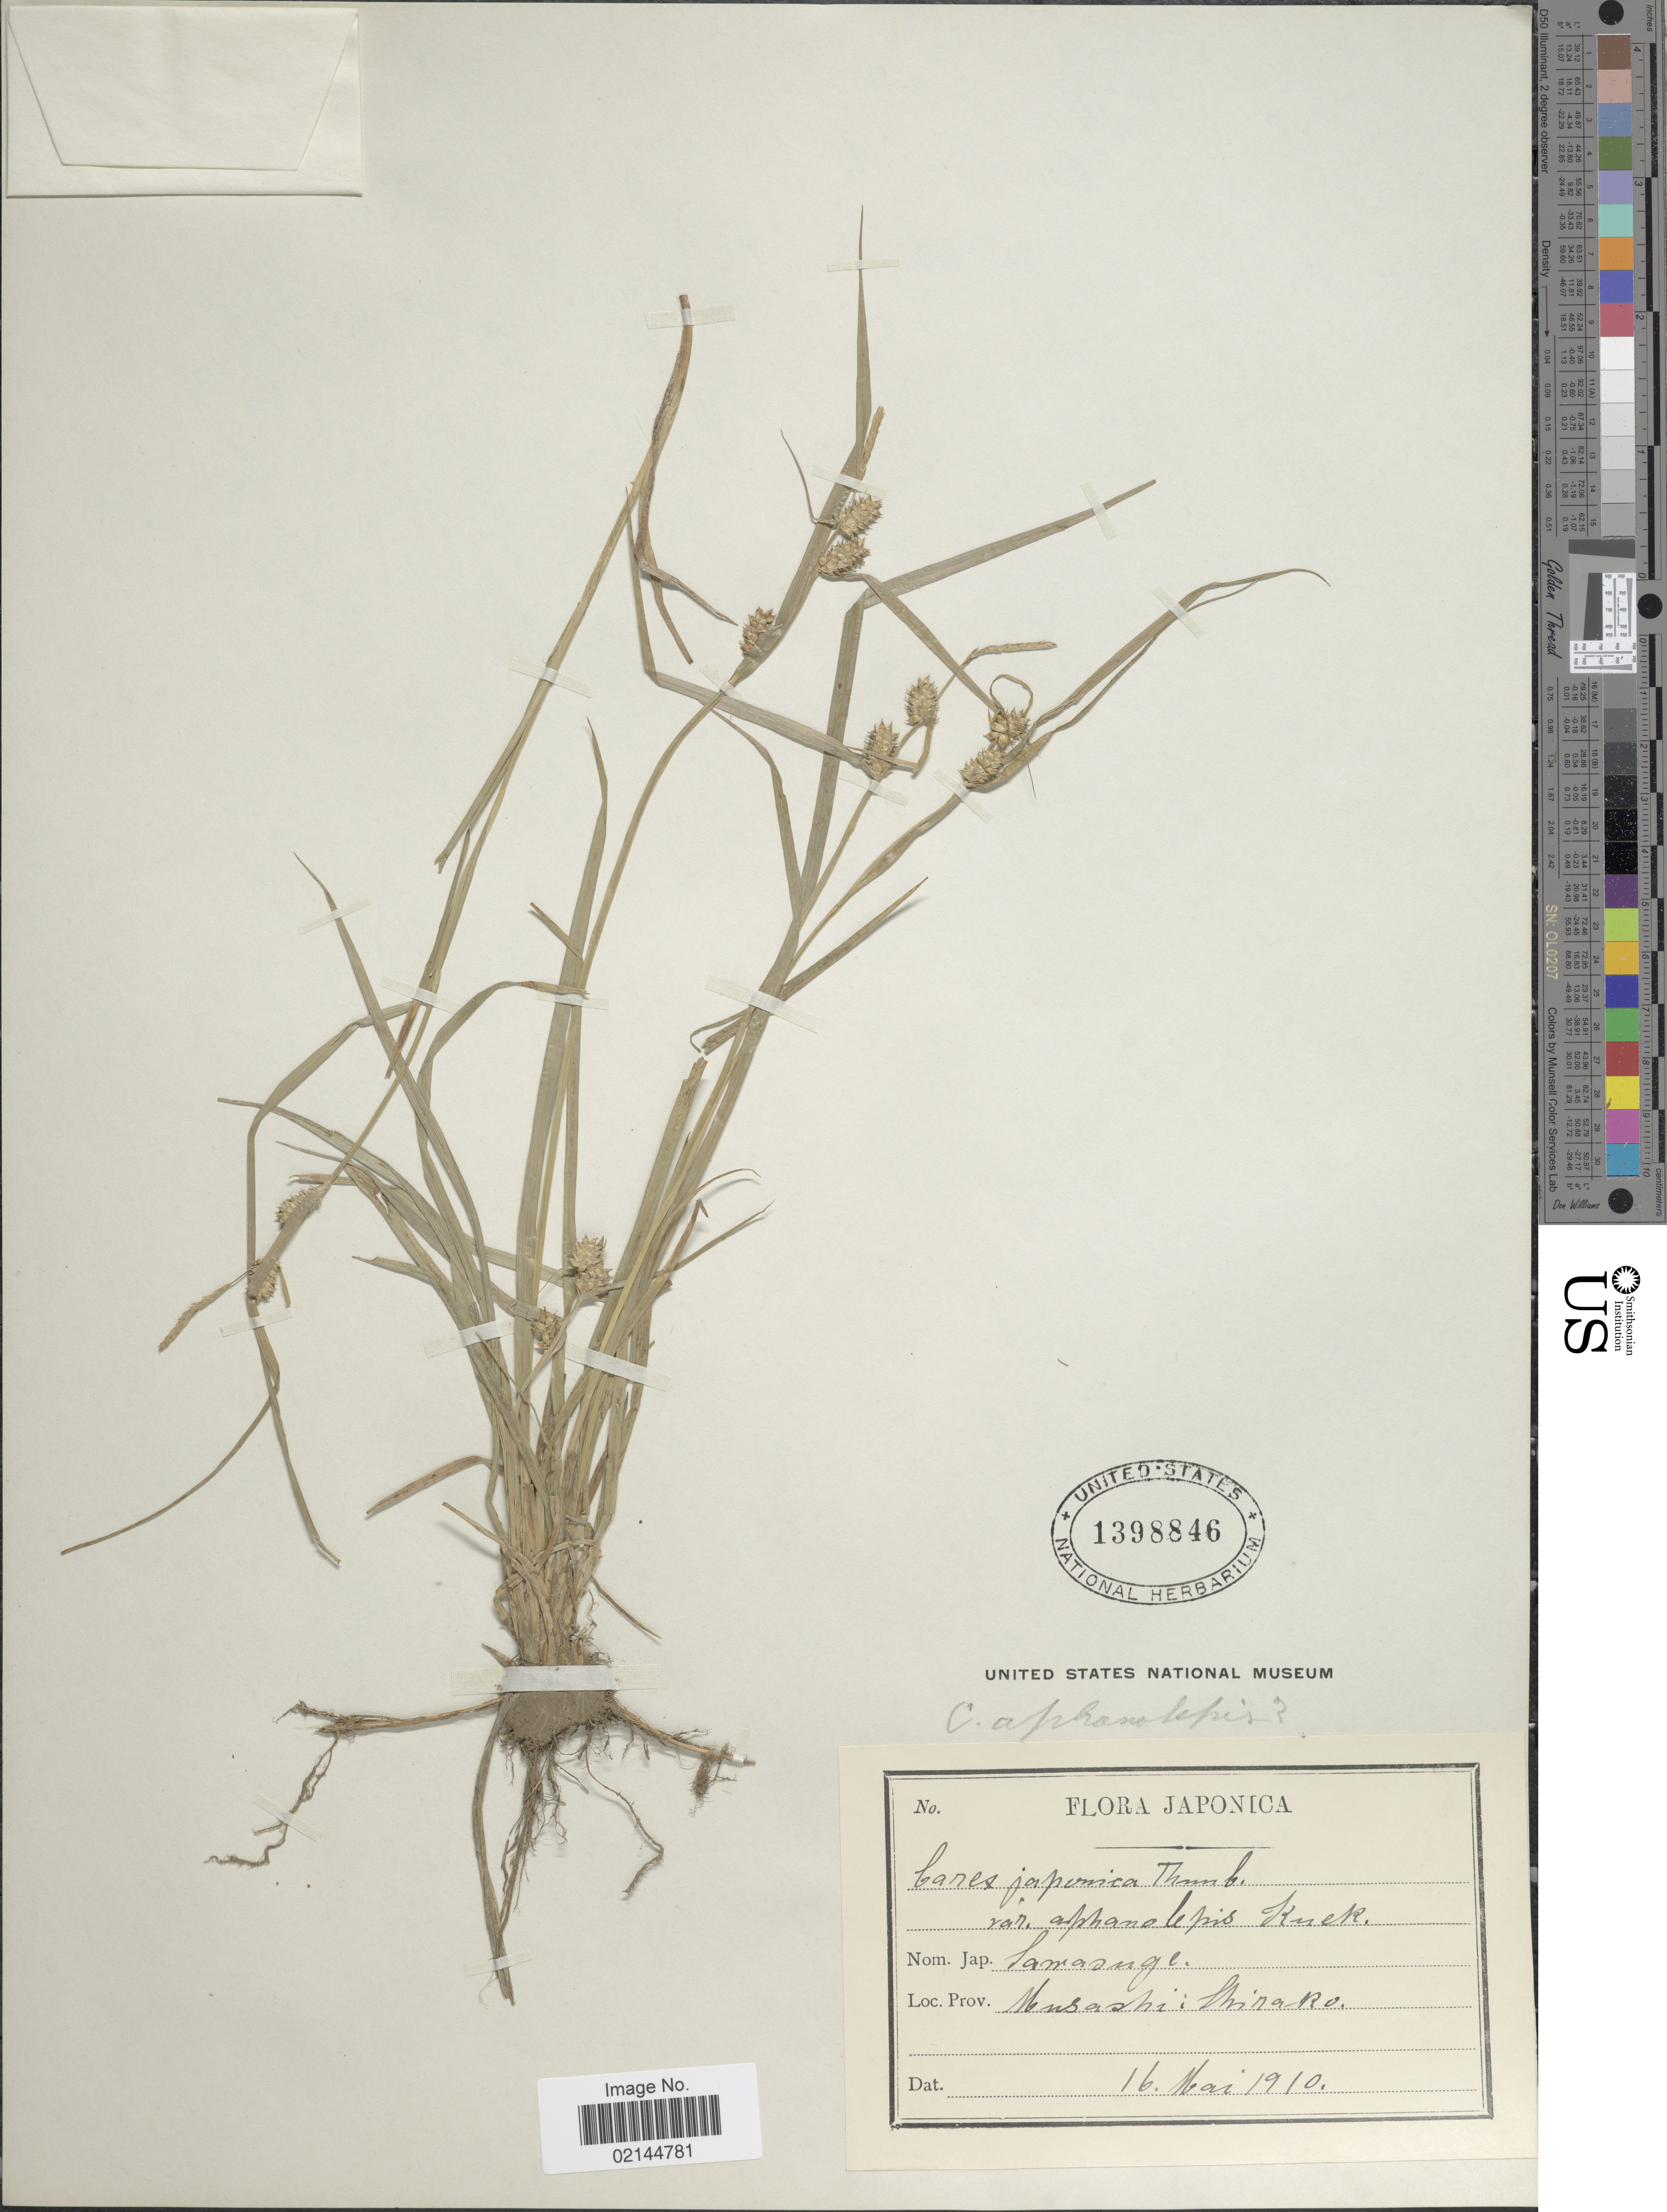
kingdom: Plantae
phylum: Tracheophyta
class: Liliopsida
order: Poales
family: Cyperaceae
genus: Carex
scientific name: Carex japonica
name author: Thunb.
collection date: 1910-05-16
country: Japan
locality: Musashi: Shimako.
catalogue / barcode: US 1398846